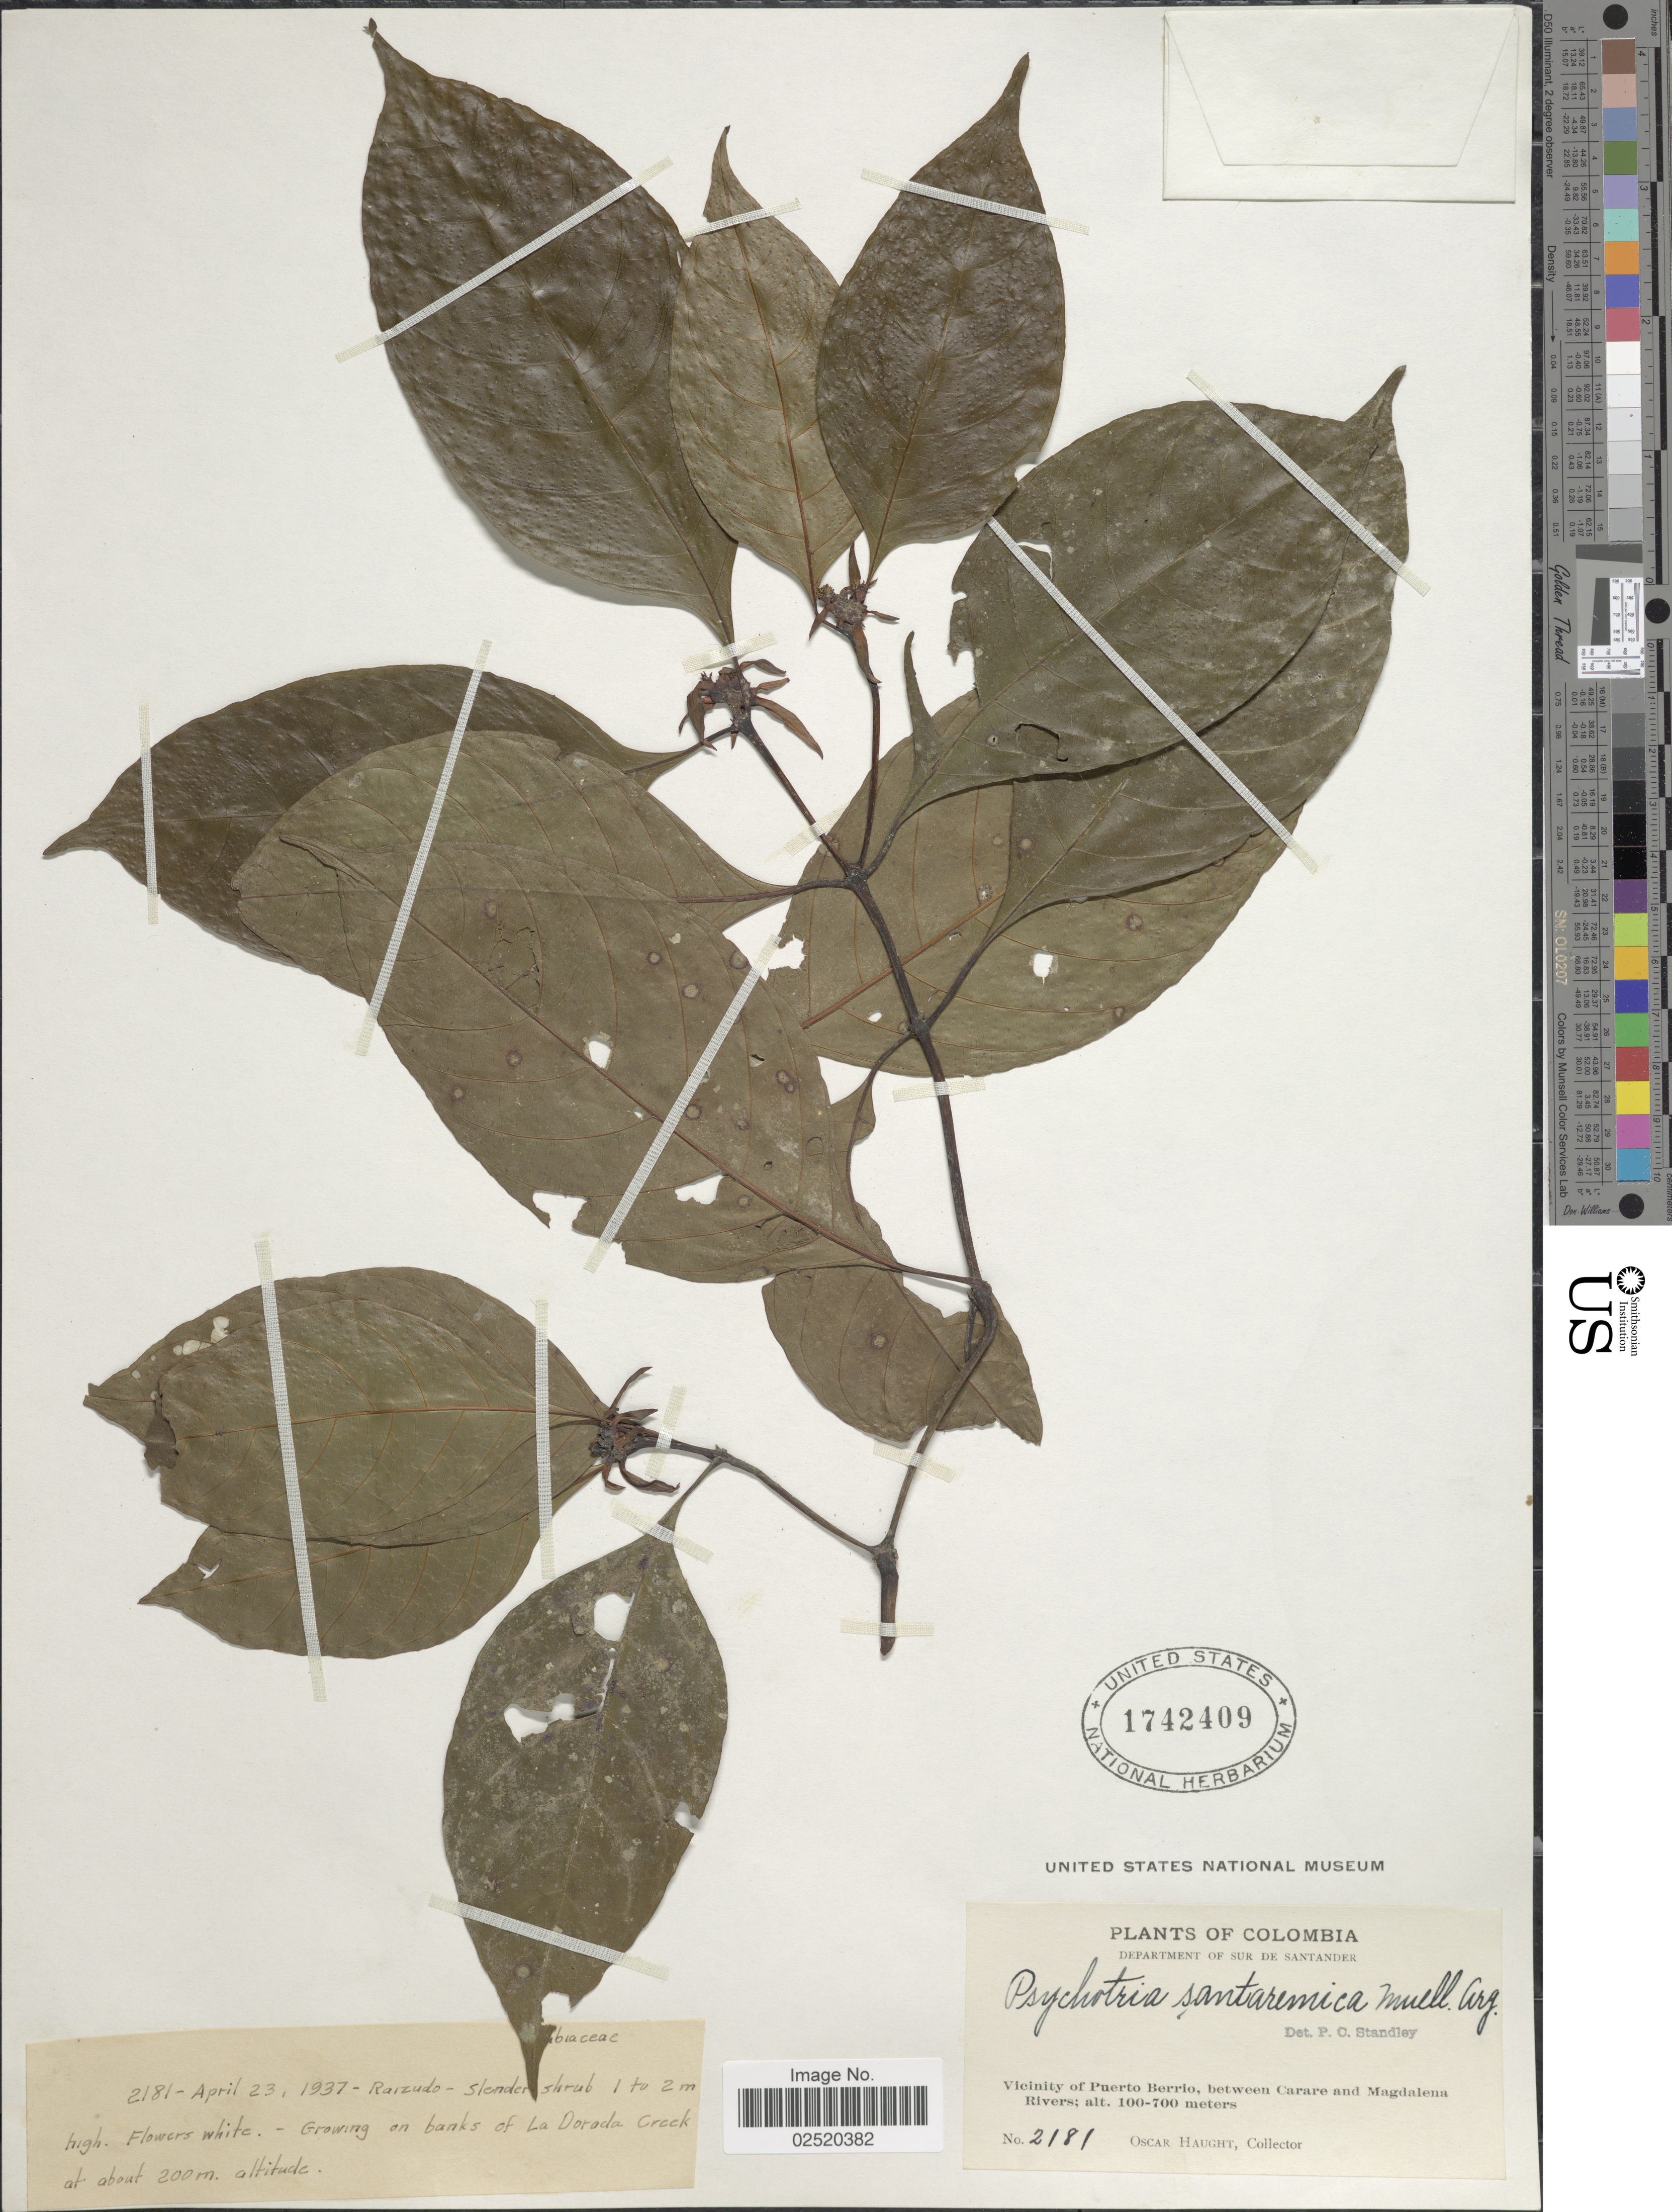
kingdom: Plantae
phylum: Tracheophyta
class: Magnoliopsida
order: Gentianales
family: Rubiaceae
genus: Psychotria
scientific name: Psychotria santaremica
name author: Müll. Arg.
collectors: O. Haught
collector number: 2181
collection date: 1937-04-23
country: Colombia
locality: Sur de Santander. Vicinity of Puerto Berrio, between Carare and Magdalena Rivers. Banks of La Dorada Creek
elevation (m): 200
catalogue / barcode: US 1742409